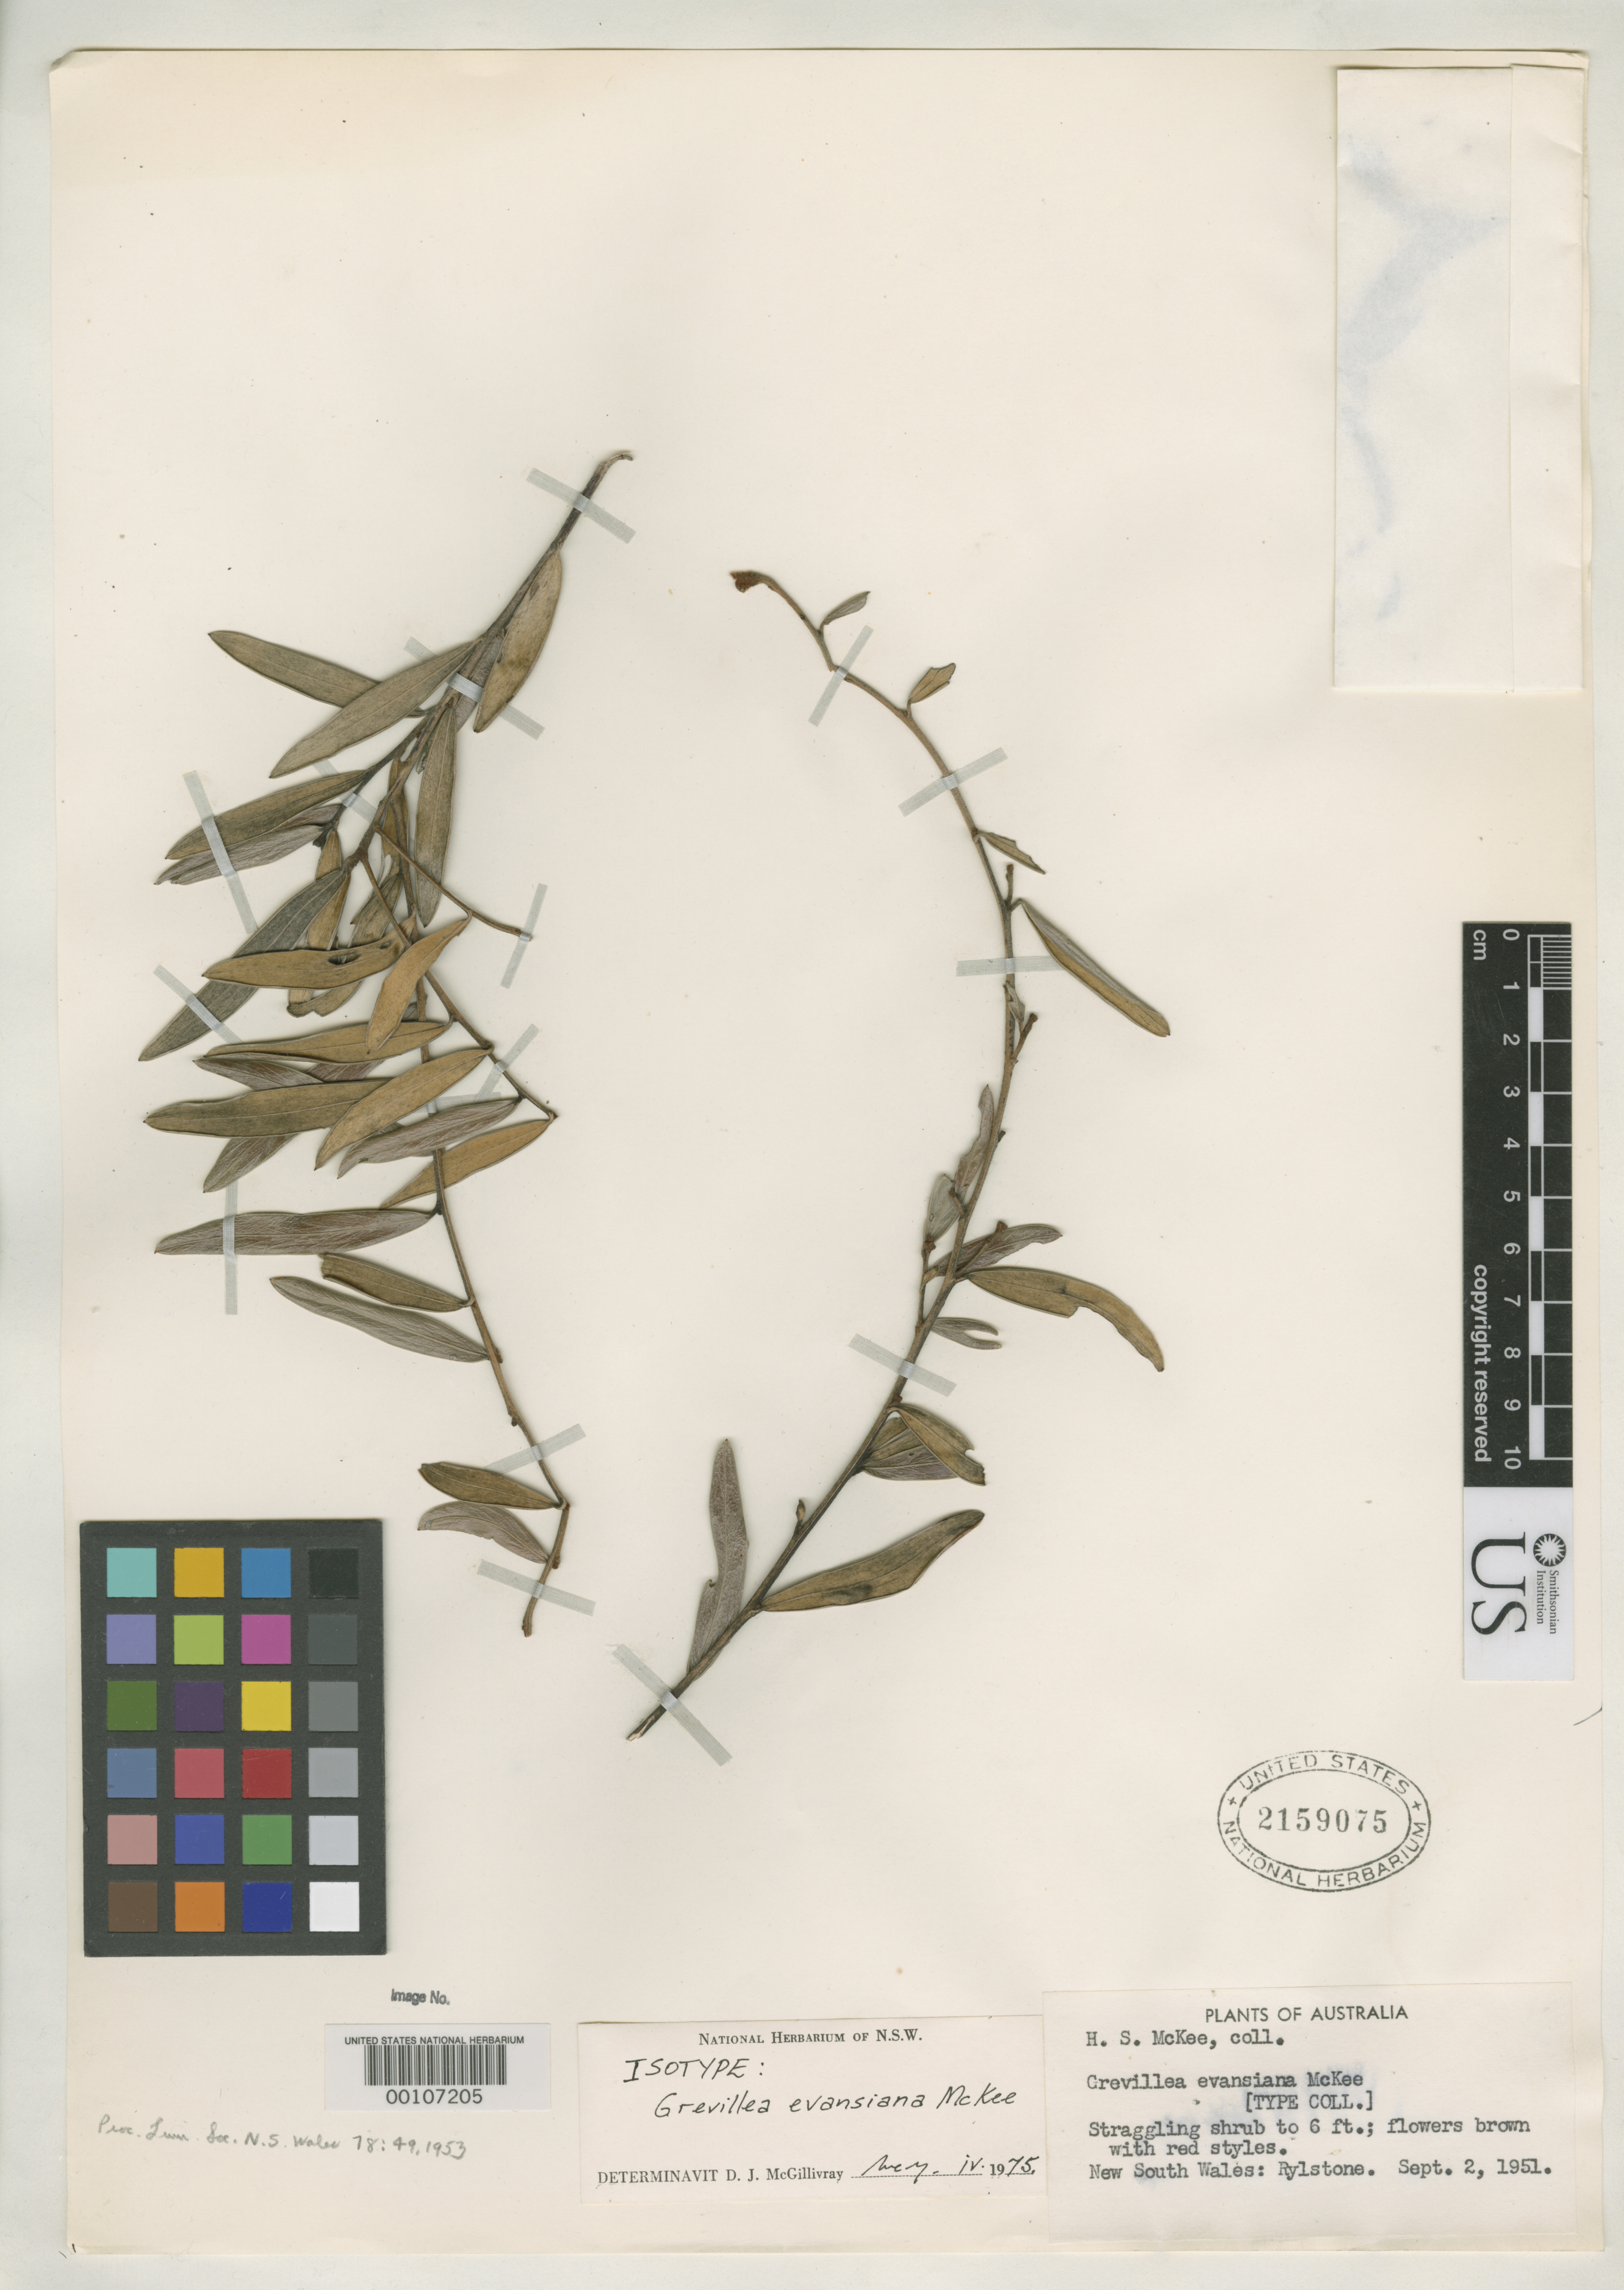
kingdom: Plantae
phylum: Tracheophyta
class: Magnoliopsida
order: Proteales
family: Proteaceae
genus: Grevillea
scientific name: Grevillea evansiana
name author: MacKee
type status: Isotype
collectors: H. S. MacKee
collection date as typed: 02 Sep 1951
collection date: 1951-09-02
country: Australia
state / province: New South Wales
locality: Rylstone.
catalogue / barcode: US 2159075